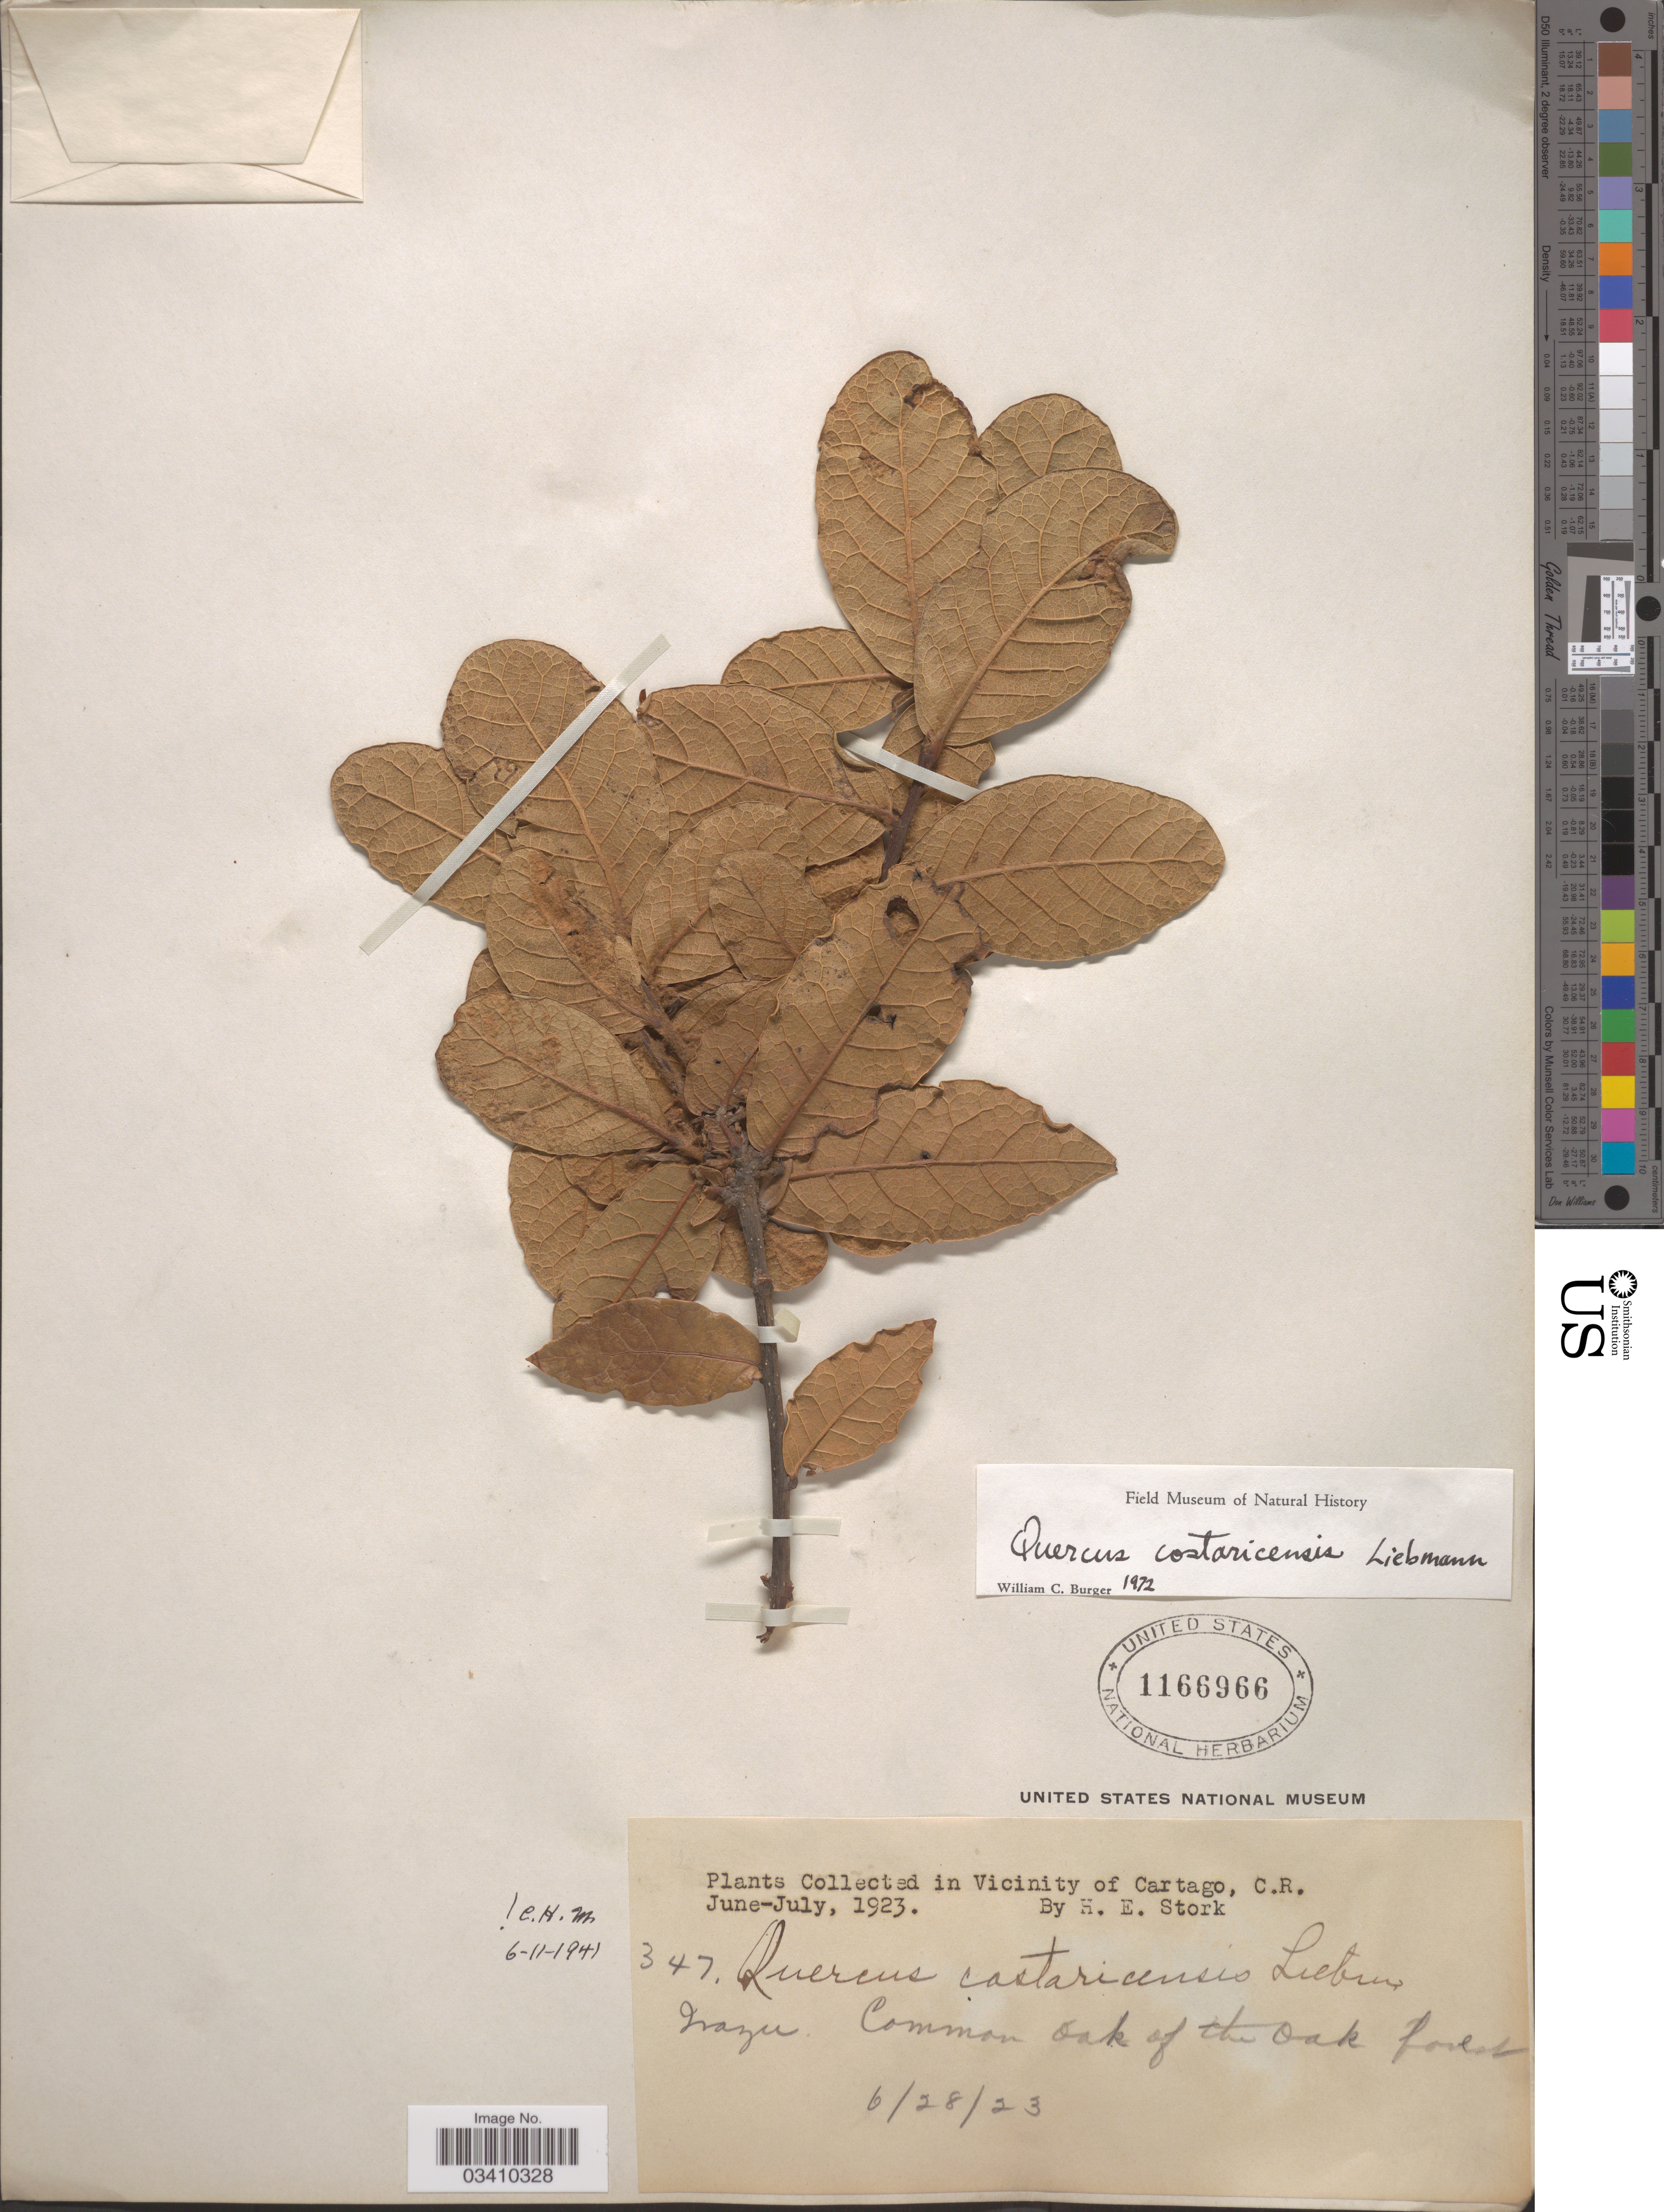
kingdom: Plantae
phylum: Tracheophyta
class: Magnoliopsida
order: Fagales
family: Fagaceae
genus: Quercus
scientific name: Quercus costaricensis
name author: Liebm.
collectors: H. E. Stork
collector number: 347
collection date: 1923-06-28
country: Costa Rica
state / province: Cartago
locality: Vicinity of Cartago. Irazu.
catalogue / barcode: US 1166966